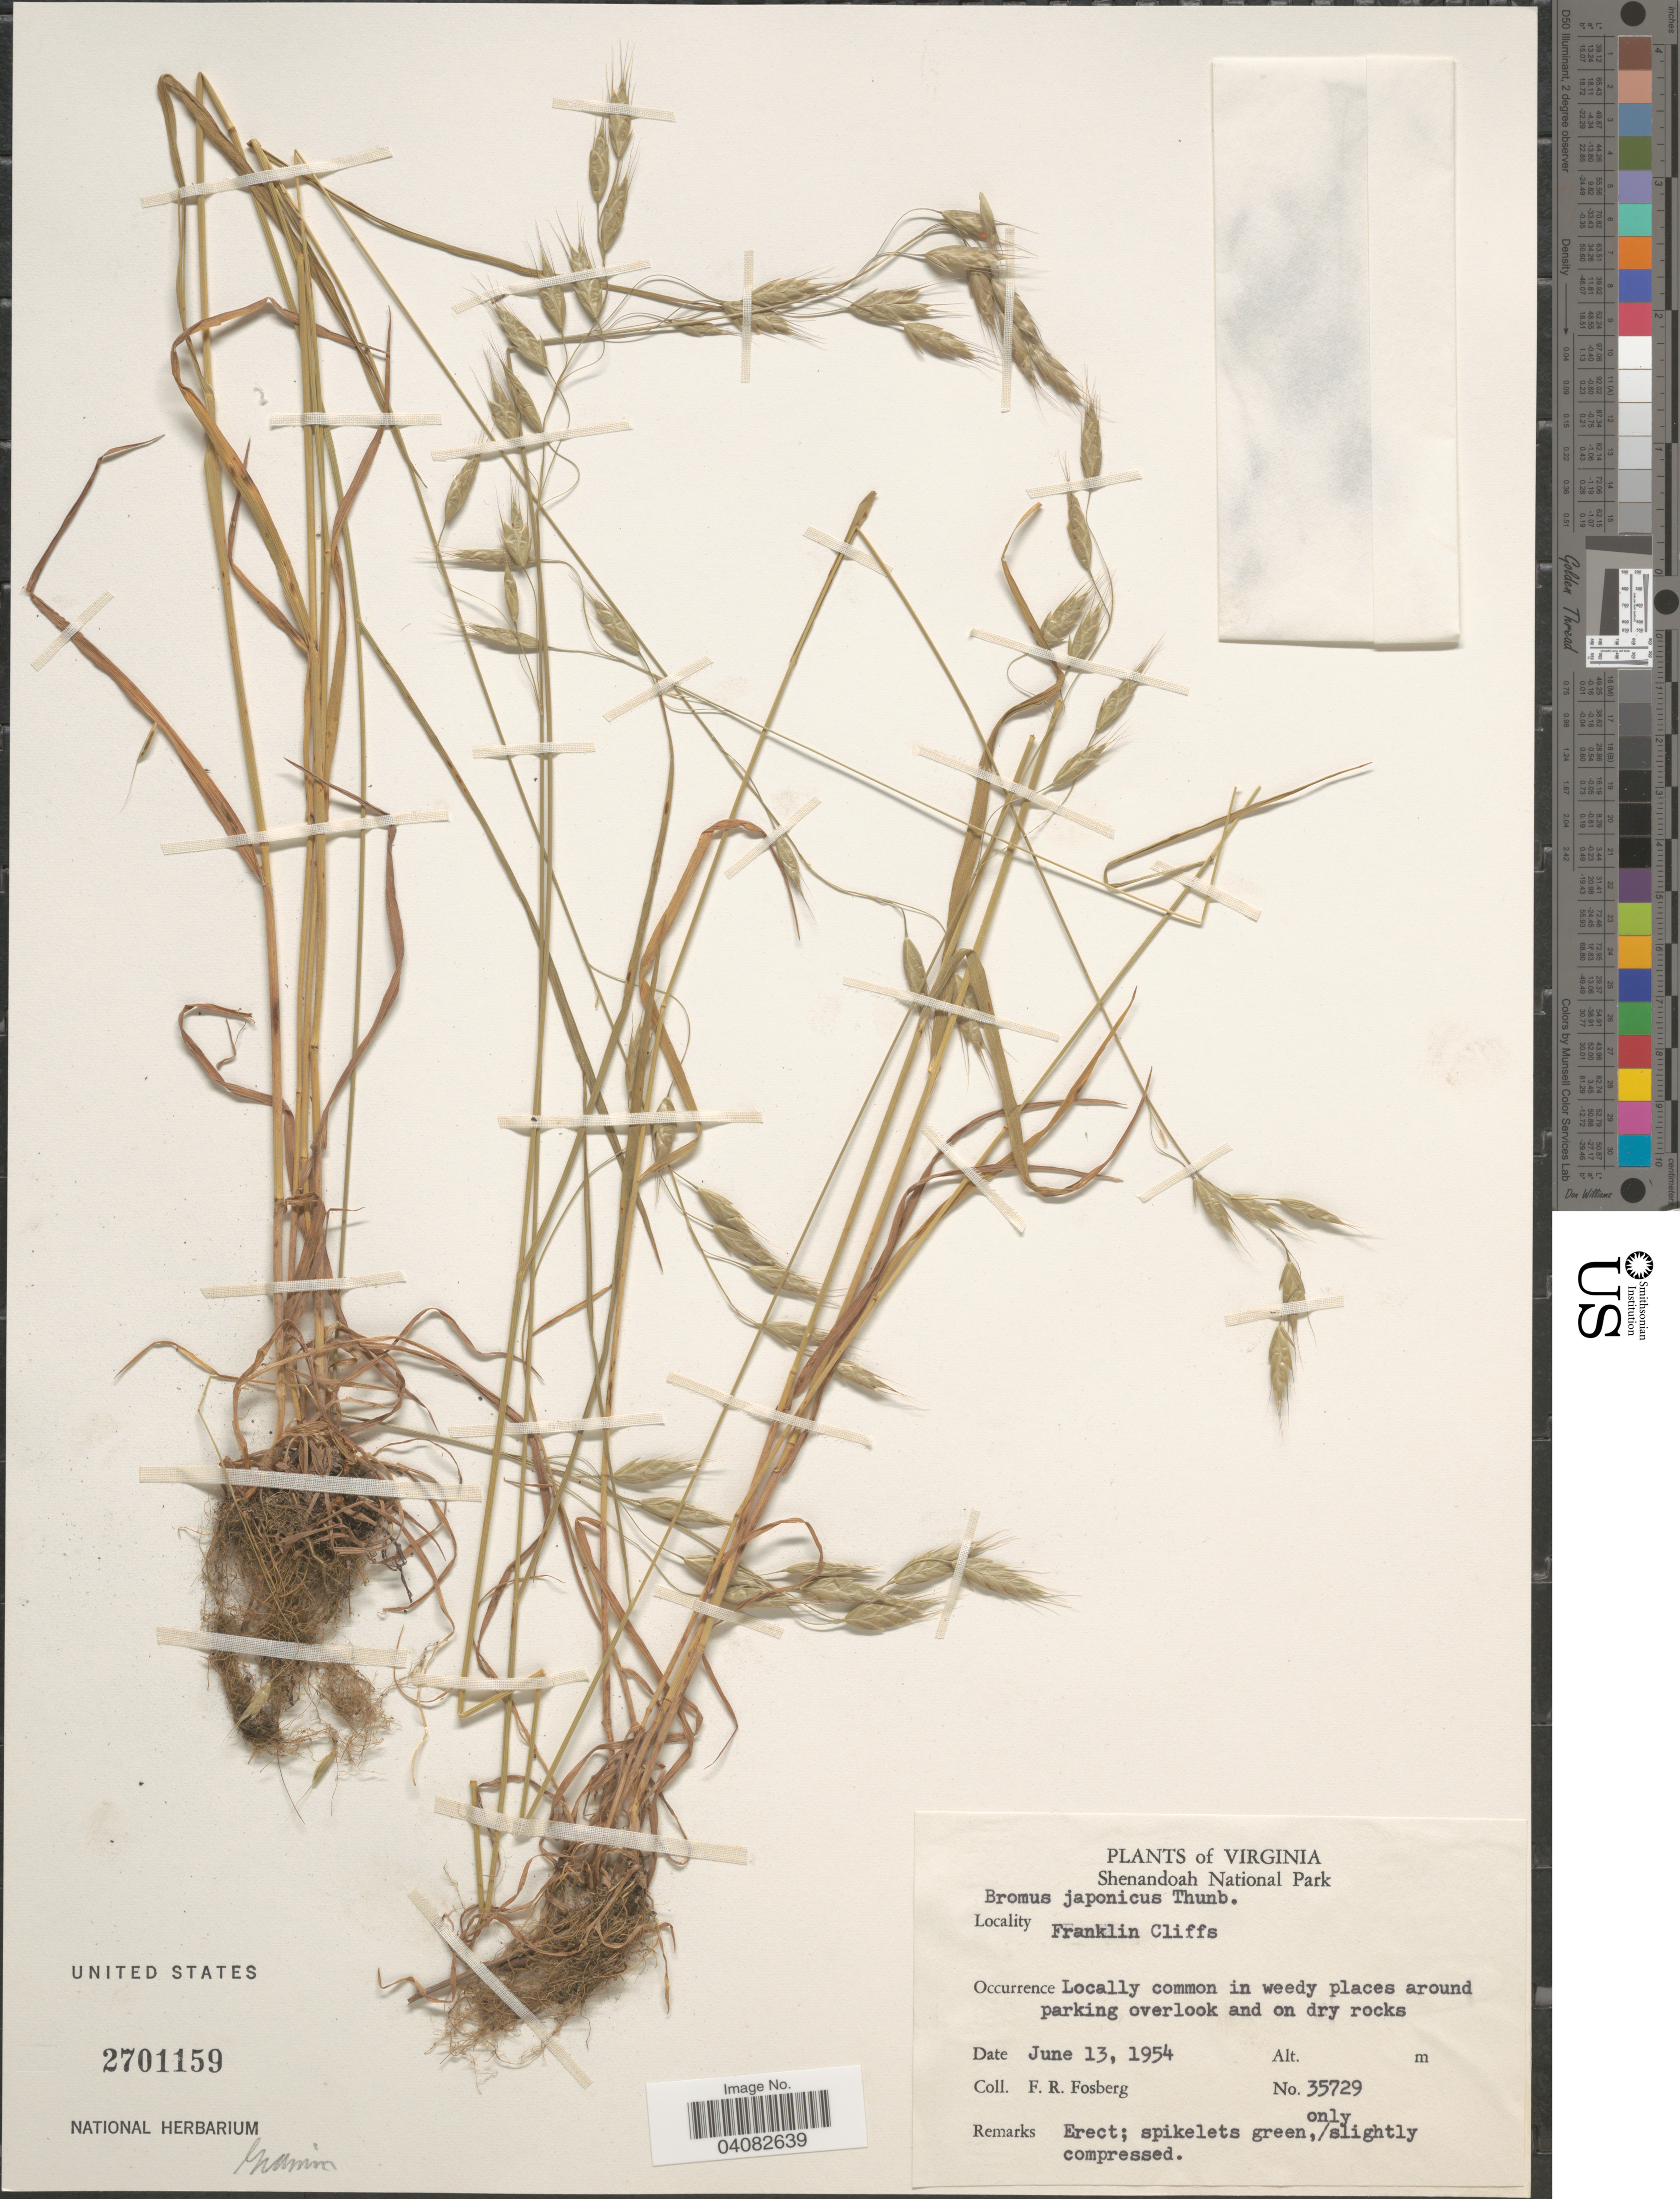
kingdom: Plantae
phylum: Tracheophyta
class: Liliopsida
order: Poales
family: Poaceae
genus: Bromus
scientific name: Bromus japonicus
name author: Houtt.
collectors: F. R. Fosberg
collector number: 35729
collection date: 1954-06-13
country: United States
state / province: Virginia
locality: Shenandoah National Park. Franklin Cliffs.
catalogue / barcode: US 2701159